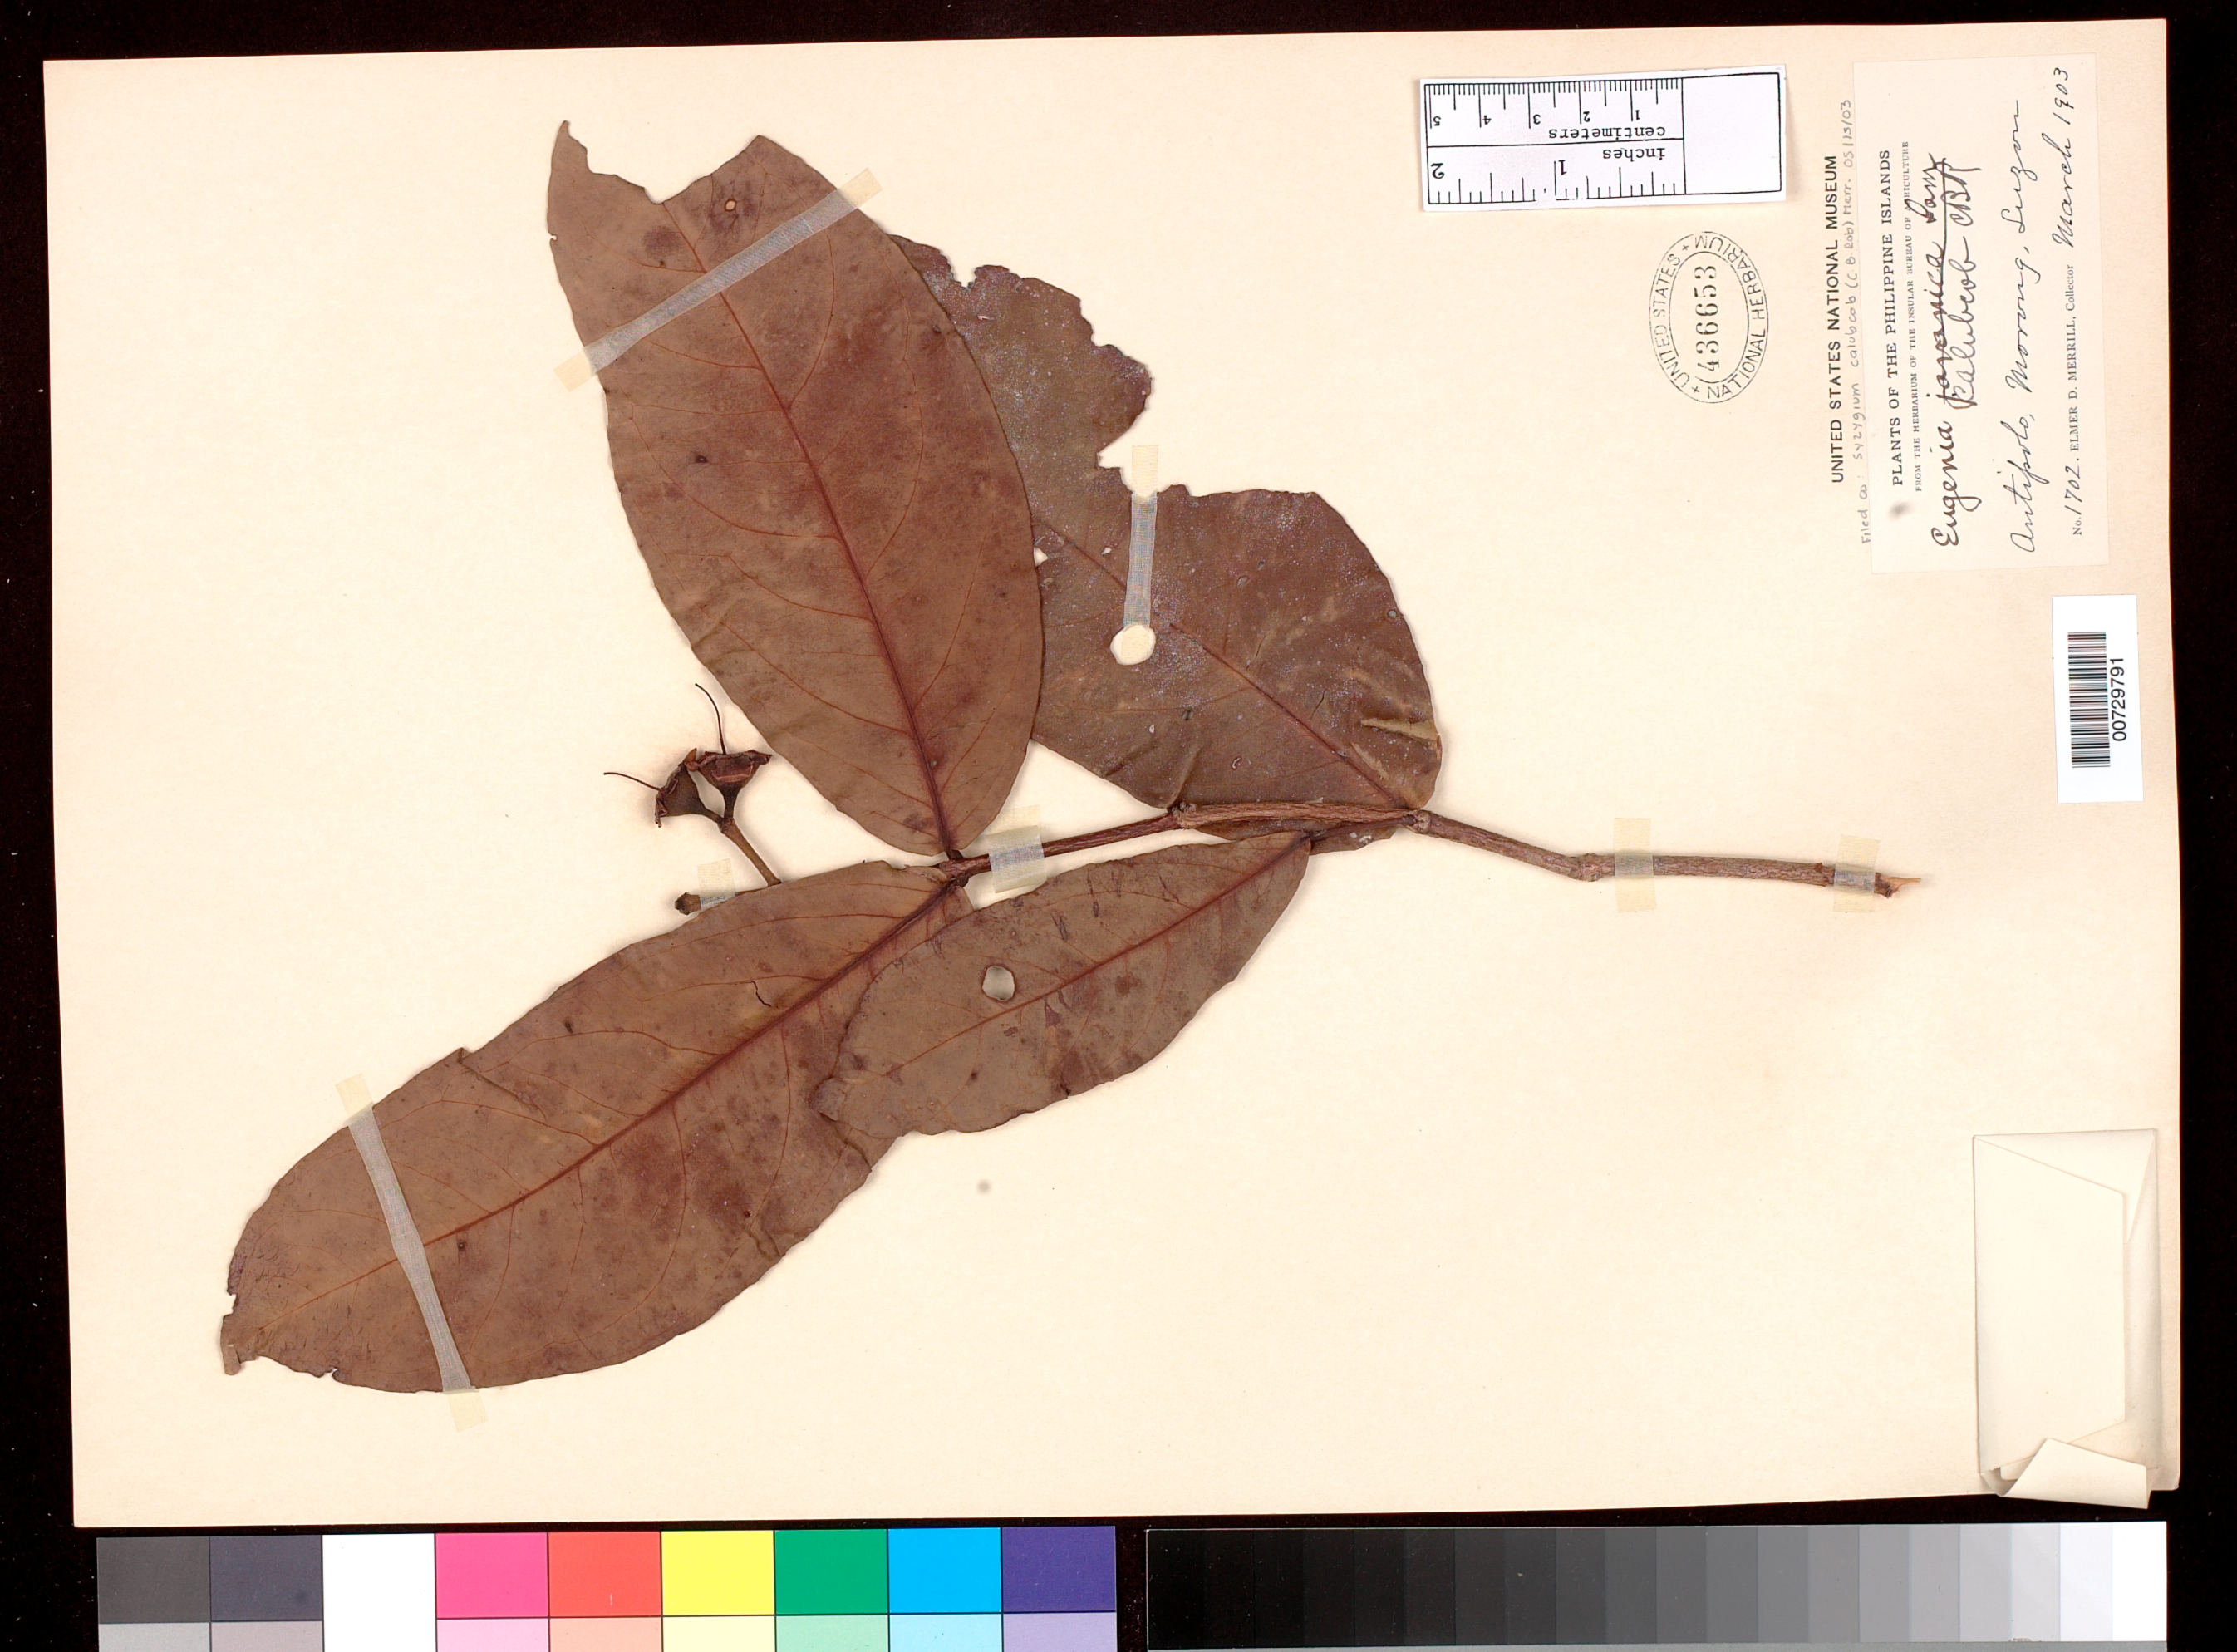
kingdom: Plantae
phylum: Tracheophyta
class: Magnoliopsida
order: Myrtales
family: Myrtaceae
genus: Syzygium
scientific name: Syzygium calubcob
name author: (C.B. Rob.) Merr.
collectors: E. D. Merrill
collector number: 1702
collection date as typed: Mar 1903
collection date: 1903-03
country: Philippines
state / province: Calabarzon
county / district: Rizal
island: Luzon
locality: Morong, Antipolo.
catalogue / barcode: US 436653